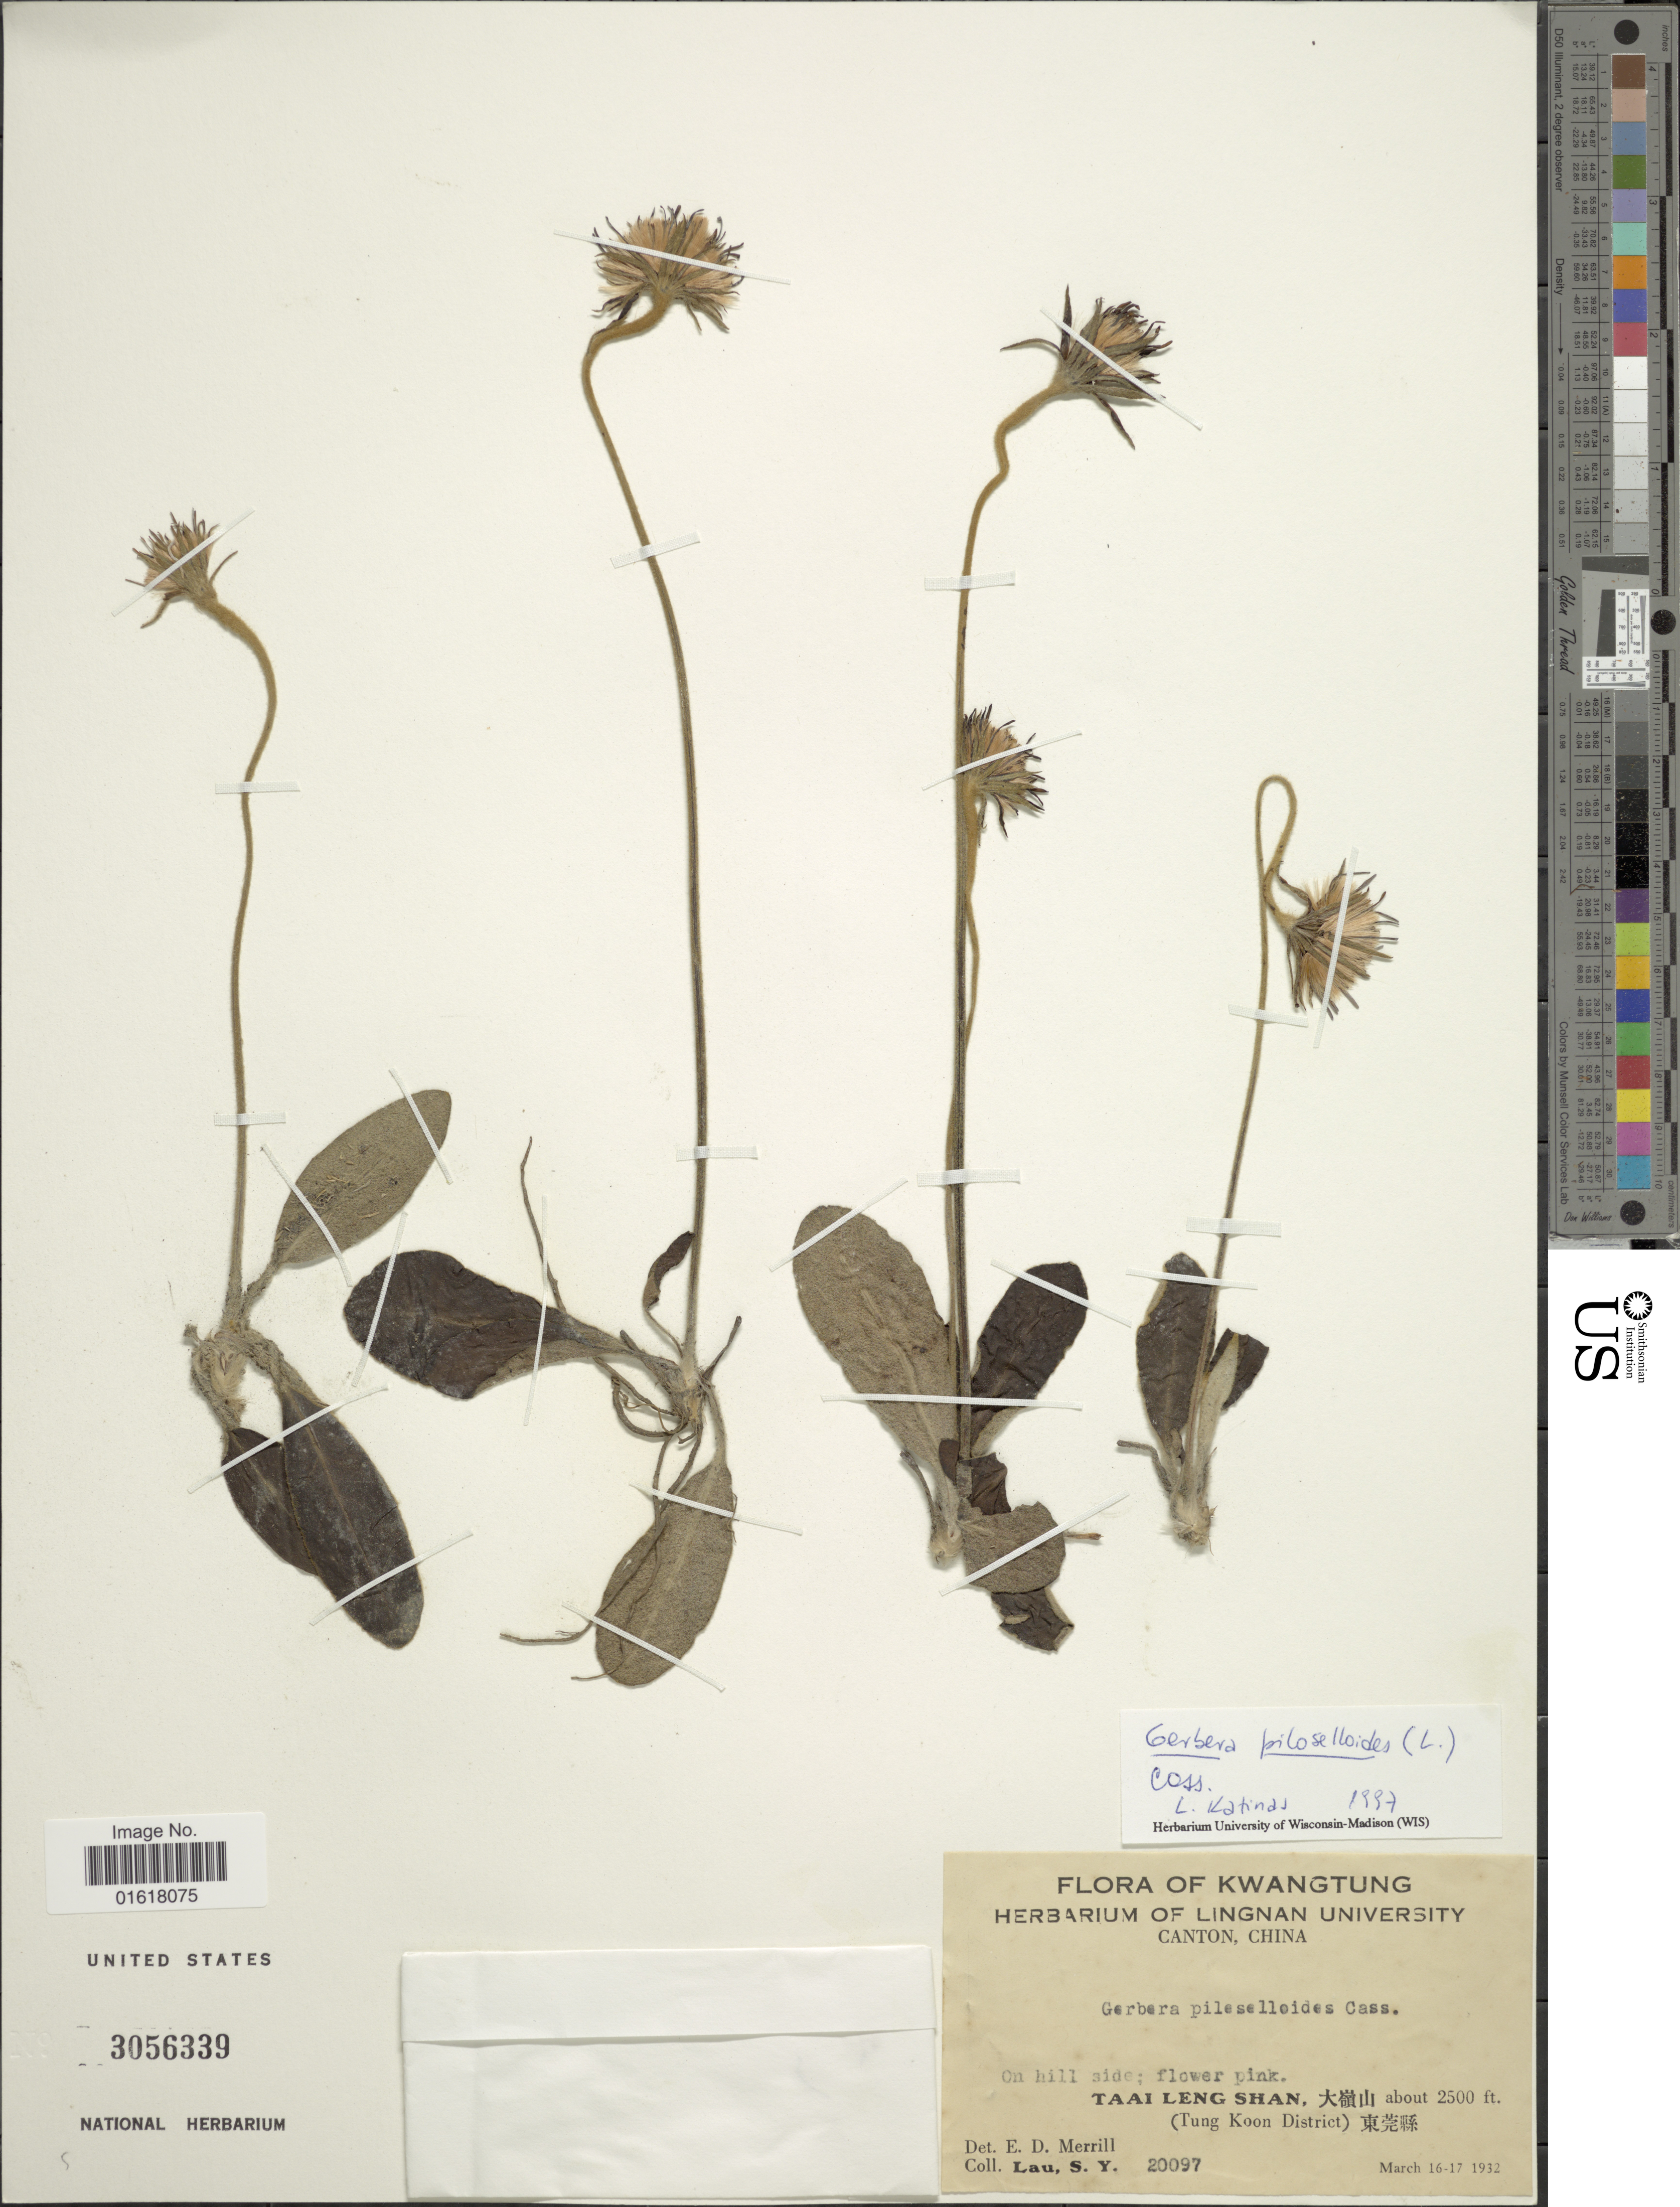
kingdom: Plantae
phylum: Tracheophyta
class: Magnoliopsida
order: Asterales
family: Asteraceae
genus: Gerbera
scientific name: Gerbera piloselloides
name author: (L.) Cass.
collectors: S. Y. Lau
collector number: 20097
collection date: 1932-03-16/1932-03-17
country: China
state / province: Guangdong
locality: Kwangtung. Taai Leng Shan, (Tung Koon District)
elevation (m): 762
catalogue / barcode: US 3056339